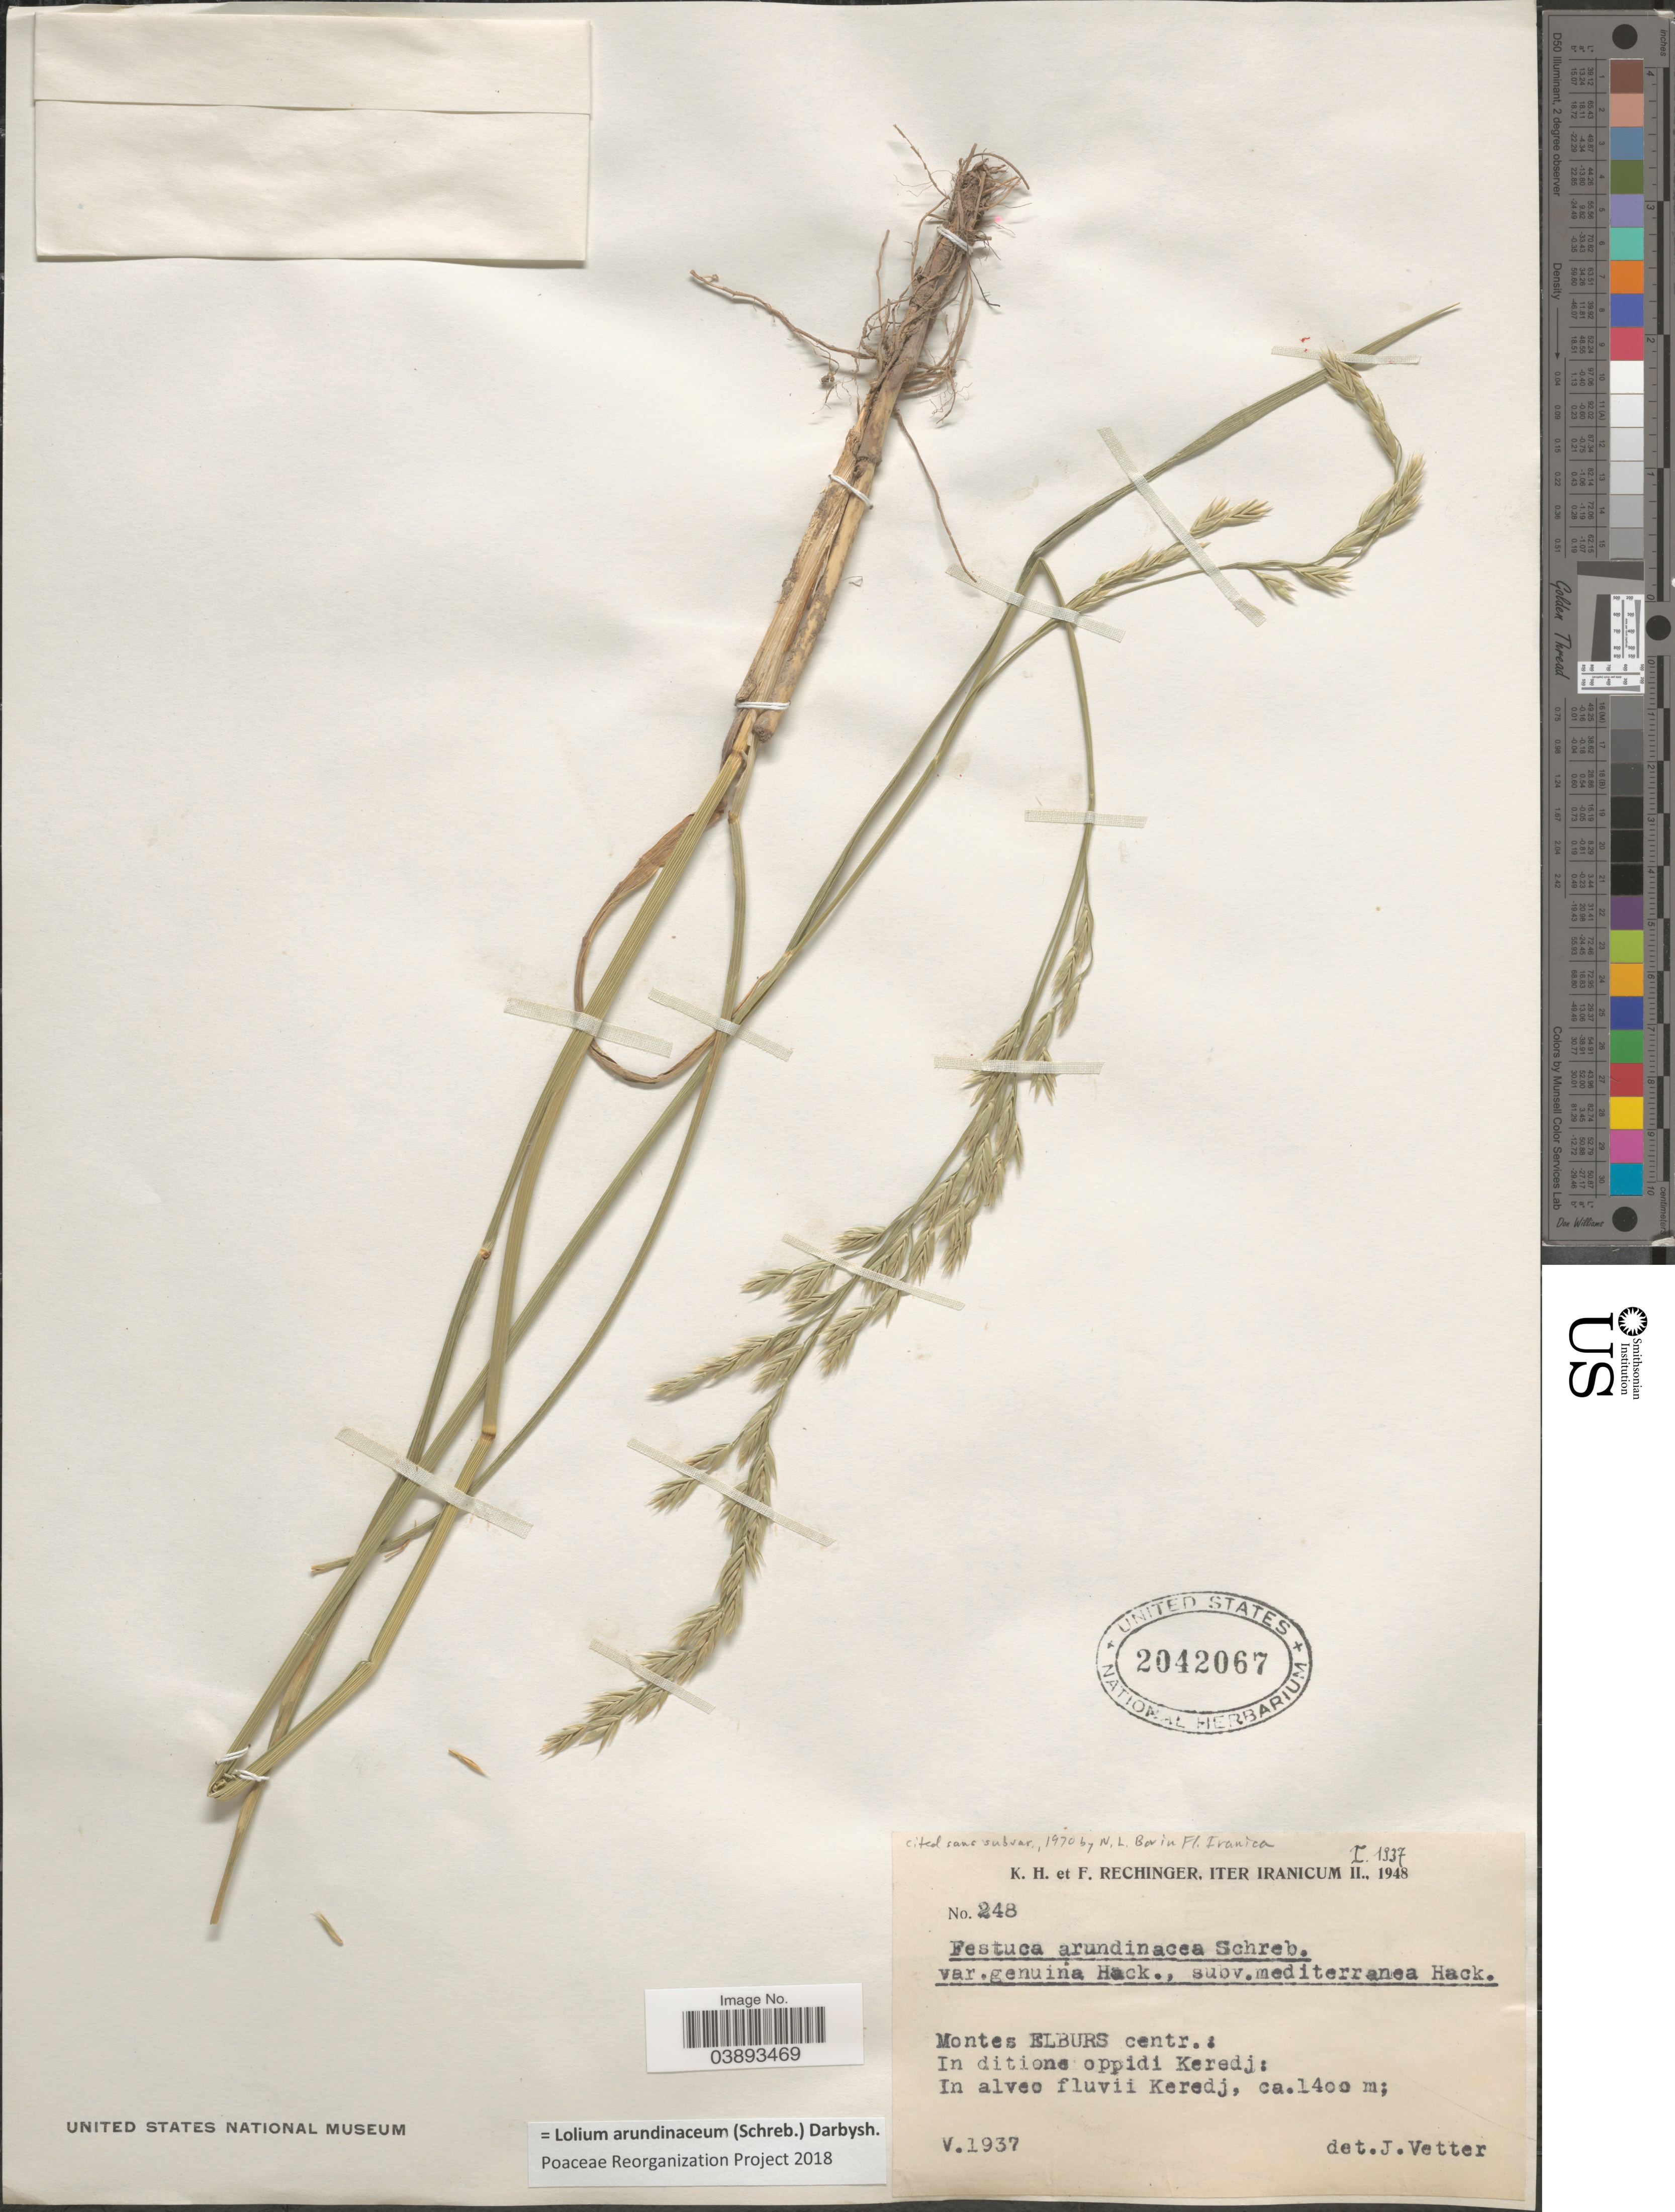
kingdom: Plantae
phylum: Tracheophyta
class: Liliopsida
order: Poales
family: Poaceae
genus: Lolium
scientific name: Lolium arundinaceum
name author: (Schreb.) Darbysh.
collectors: K. H. Rechinger & F. Rechinger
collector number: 248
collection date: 1937-05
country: Iran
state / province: Alborz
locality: Montes Elburs centr.: In ditione oppidi Keredj: In alveo fluvii Keredj.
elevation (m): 1400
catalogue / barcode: US 2042067